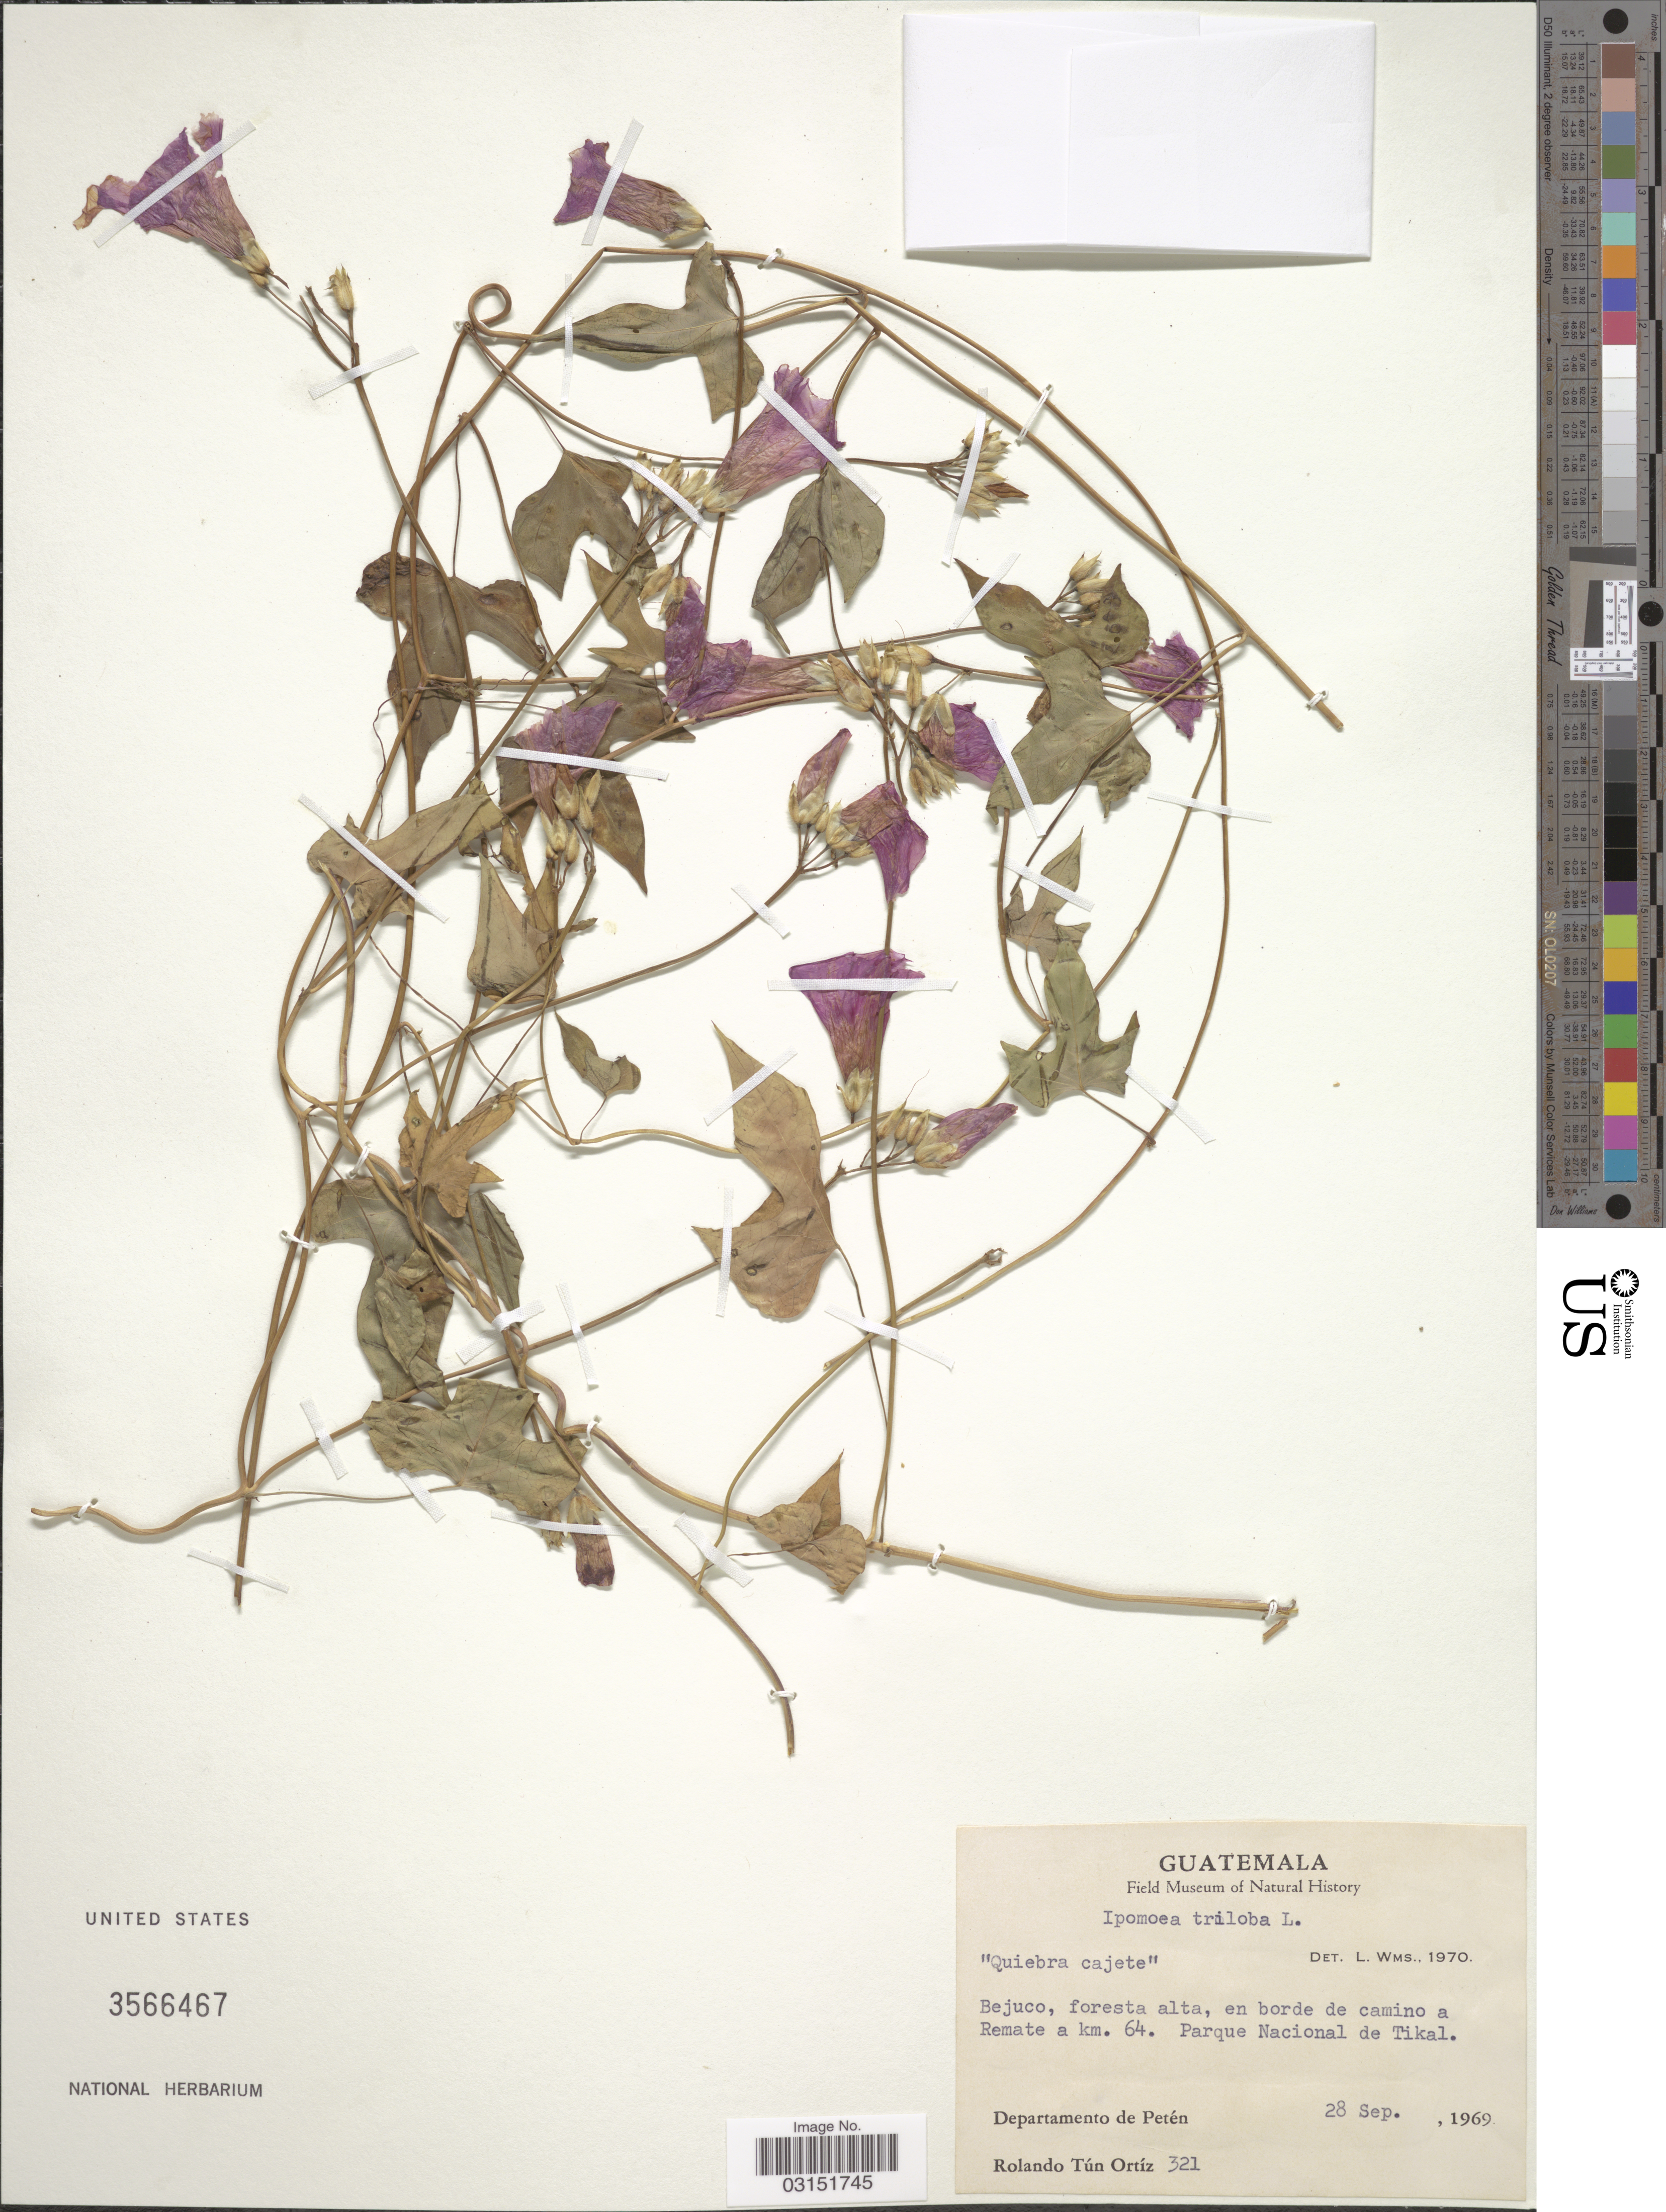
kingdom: Plantae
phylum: Tracheophyta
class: Magnoliopsida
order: Solanales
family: Convolvulaceae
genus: Ipomoea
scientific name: Ipomoea triloba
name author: L.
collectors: R. T. Ortíz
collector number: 321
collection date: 1969-09-28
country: Guatemala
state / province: El Petén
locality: En borde de camino a Remate a km. 64. Parque Nacional de Tikal.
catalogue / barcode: US 3566467